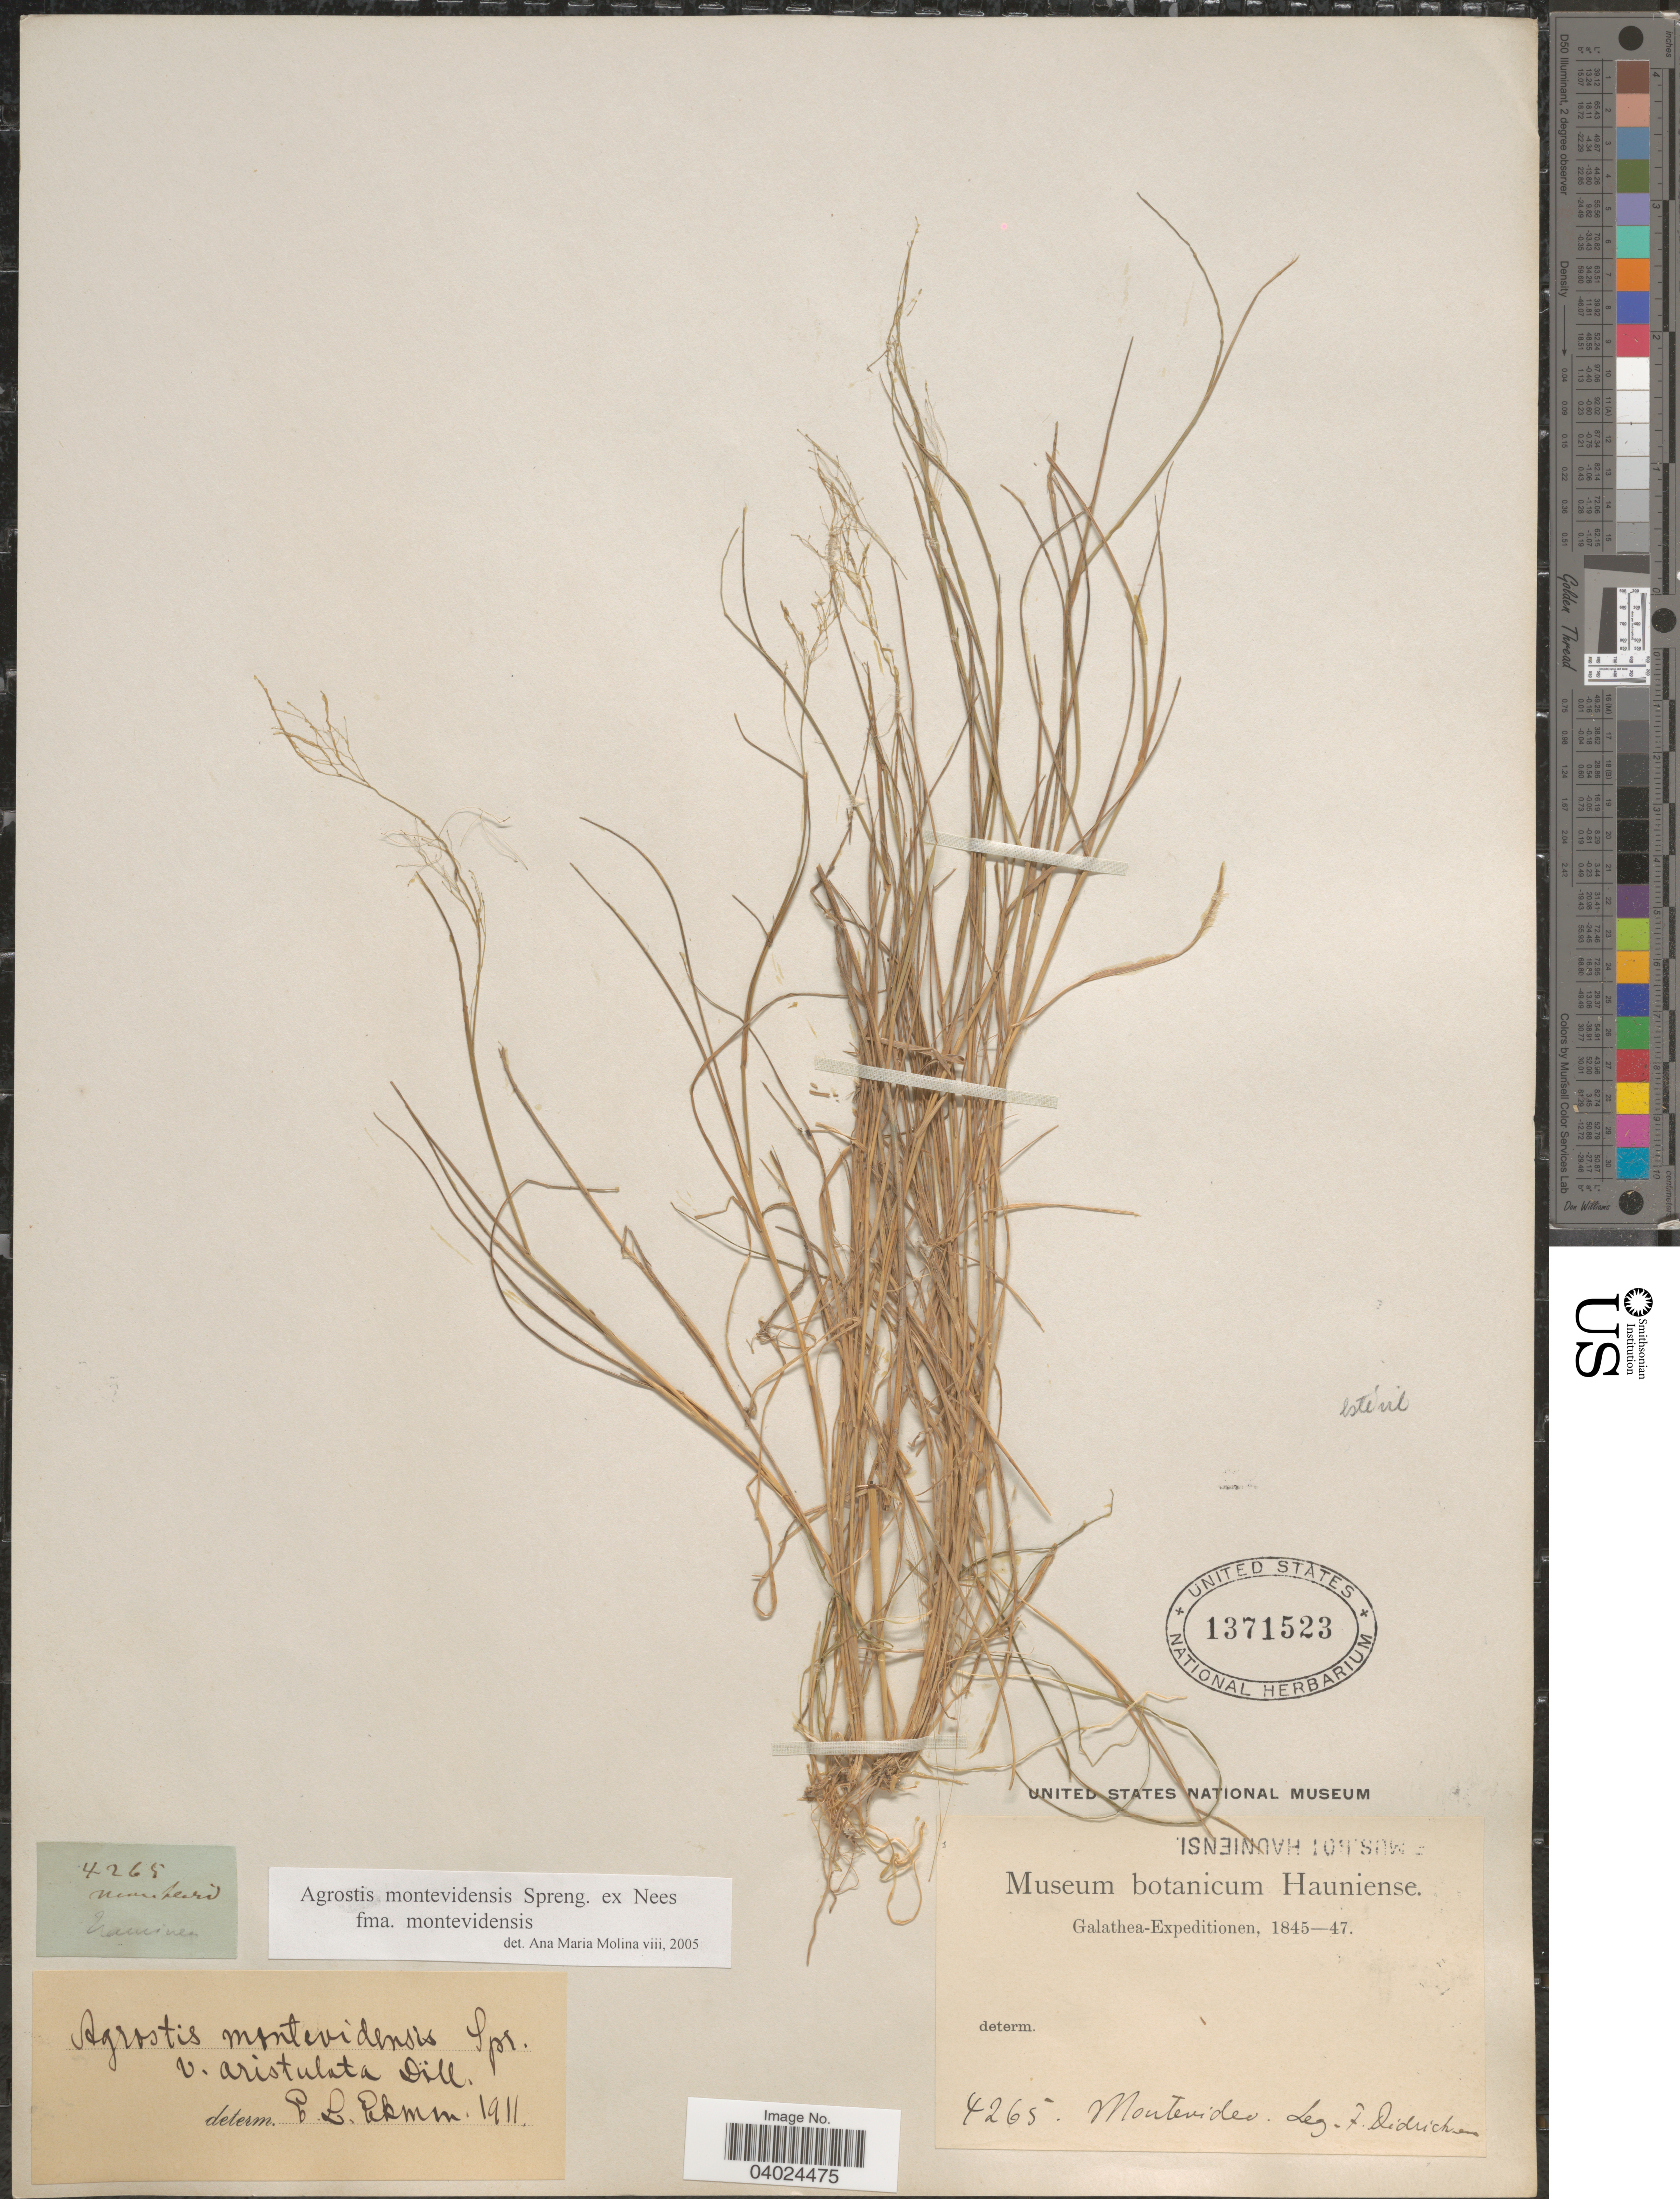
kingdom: Plantae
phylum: Tracheophyta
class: Liliopsida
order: Poales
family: Poaceae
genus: Agrostis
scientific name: Agrostis montevidensis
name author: A. Spreng. ex Nees in Mart.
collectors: F. Didrichsen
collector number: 4265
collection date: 1845/1847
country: Uruguay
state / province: Montevideo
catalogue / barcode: US 1371523